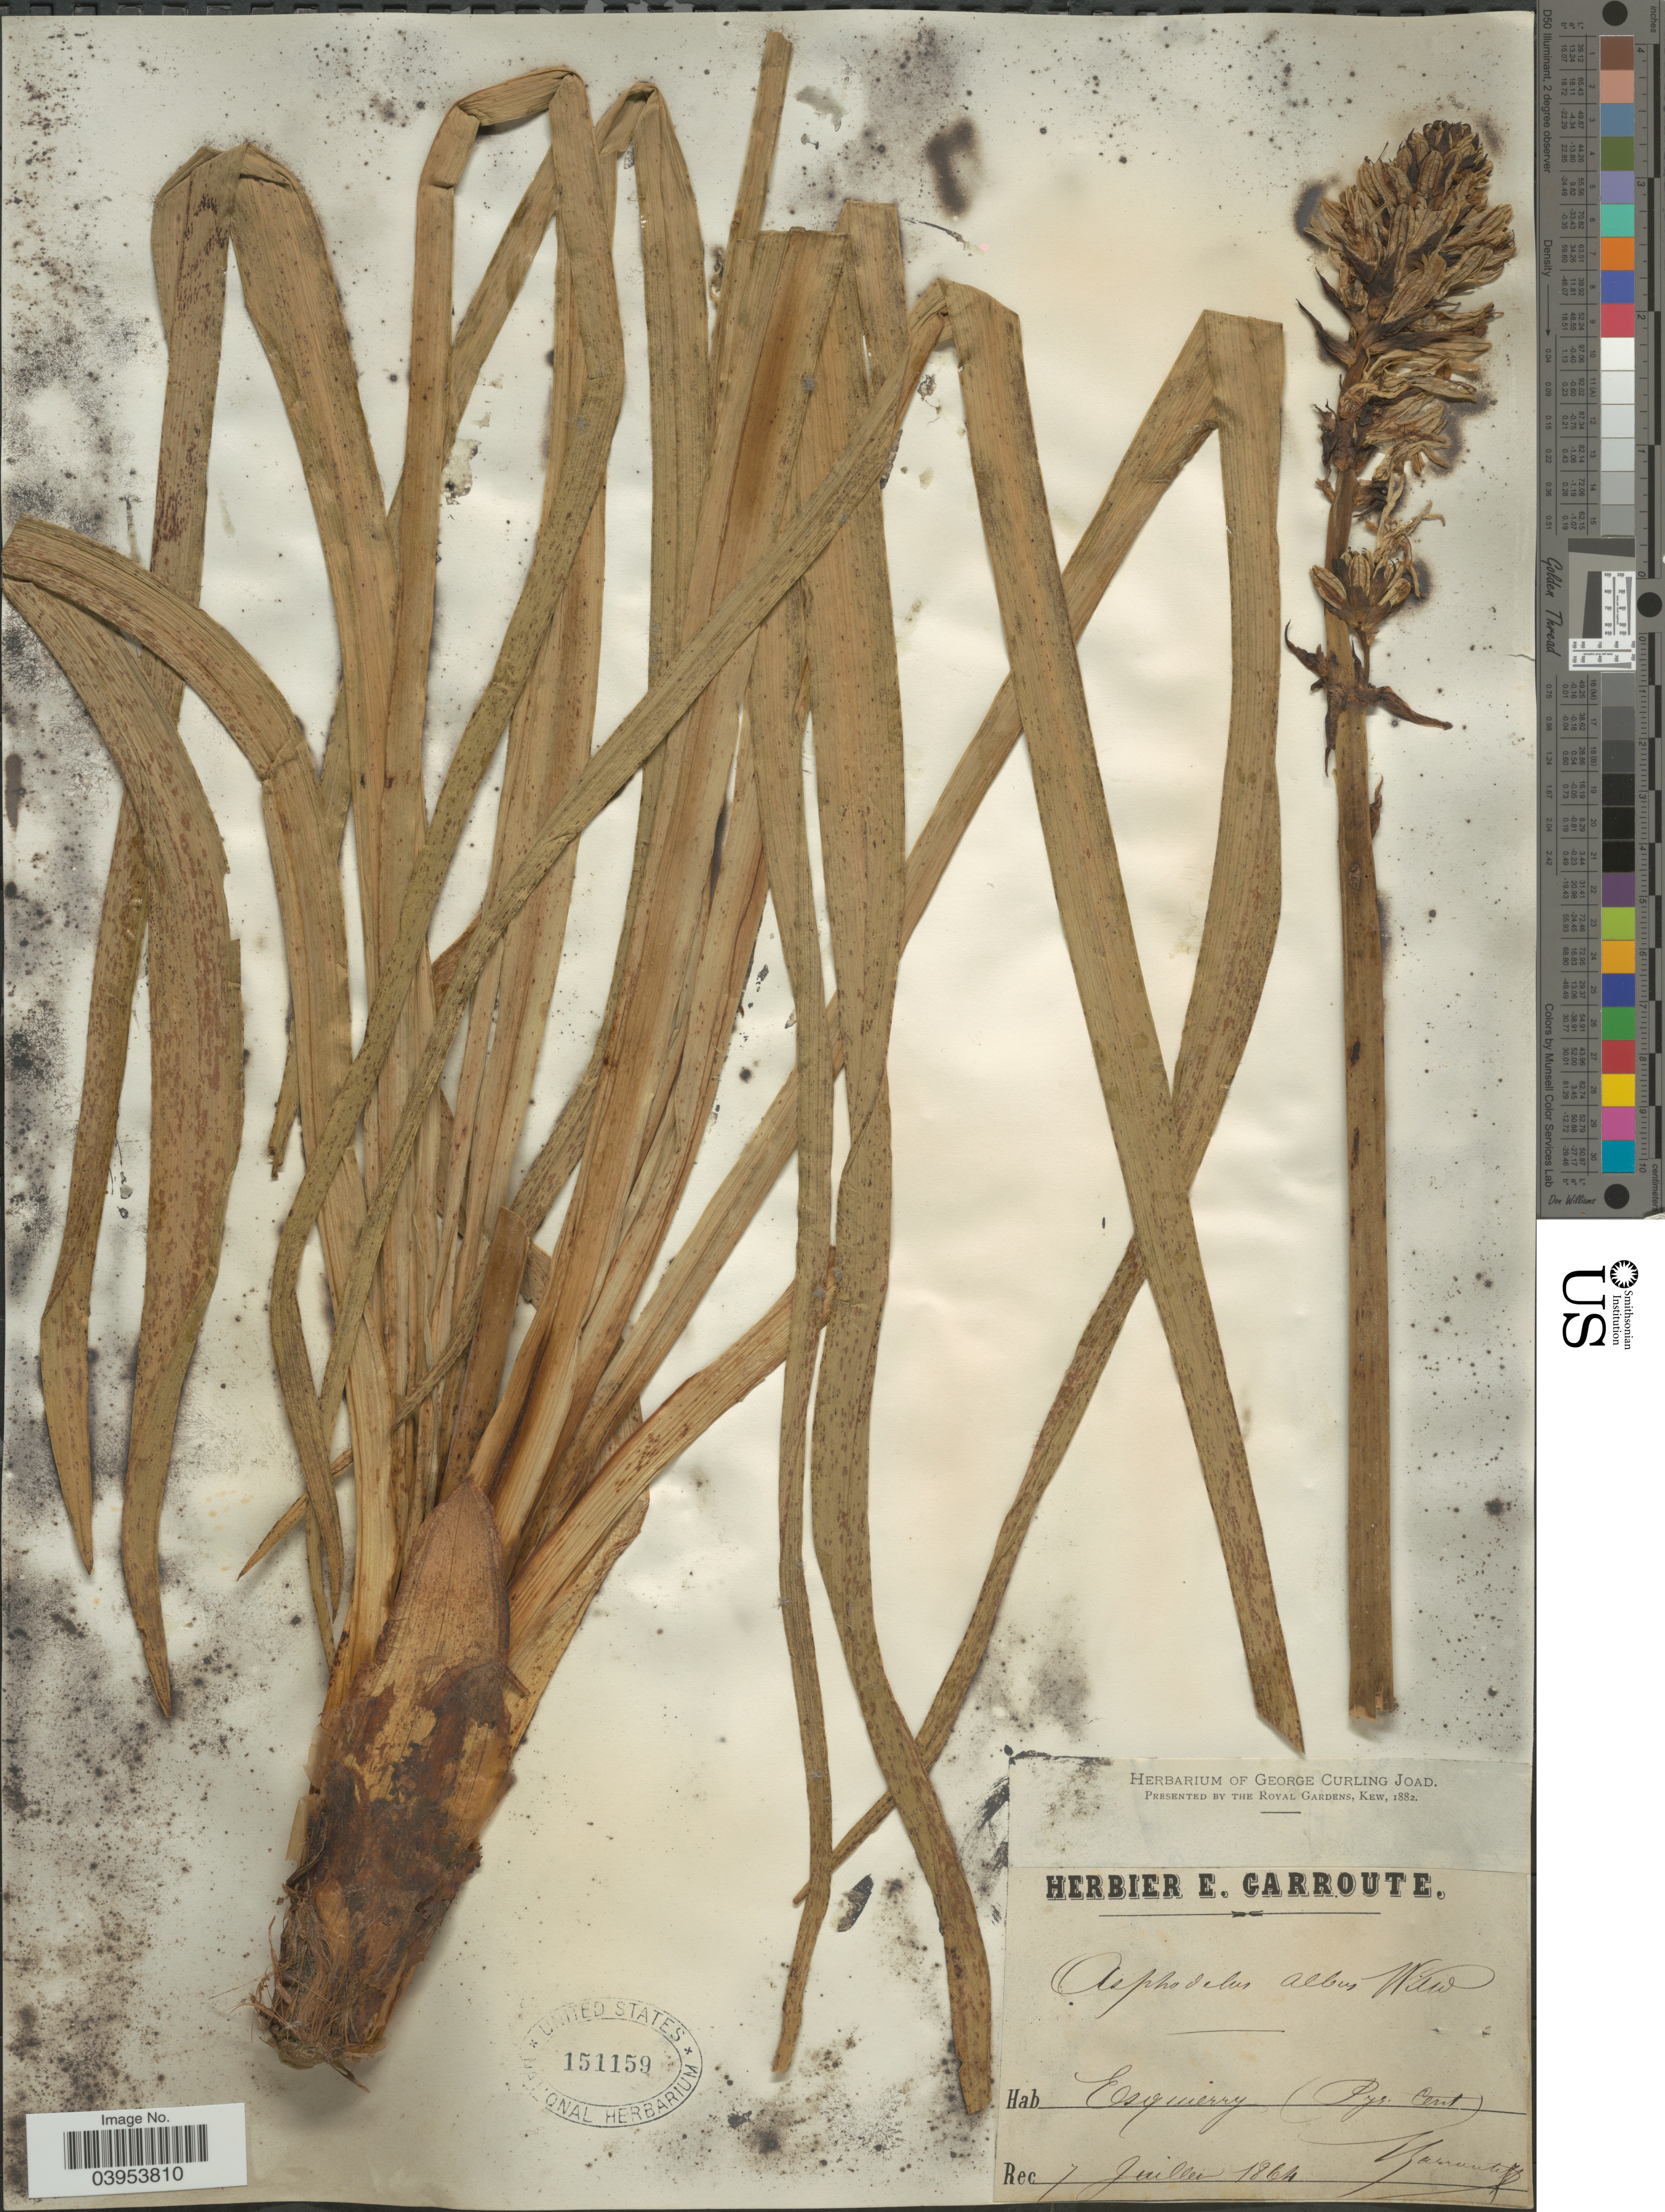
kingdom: Plantae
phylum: Tracheophyta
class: Liliopsida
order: Asparagales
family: Asphodelaceae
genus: Asphodelus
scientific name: Asphodelus albus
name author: Mill.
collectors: E. Garroute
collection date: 1864-07-07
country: France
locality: Esquierry (Pyr. Cent).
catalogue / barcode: US 151159